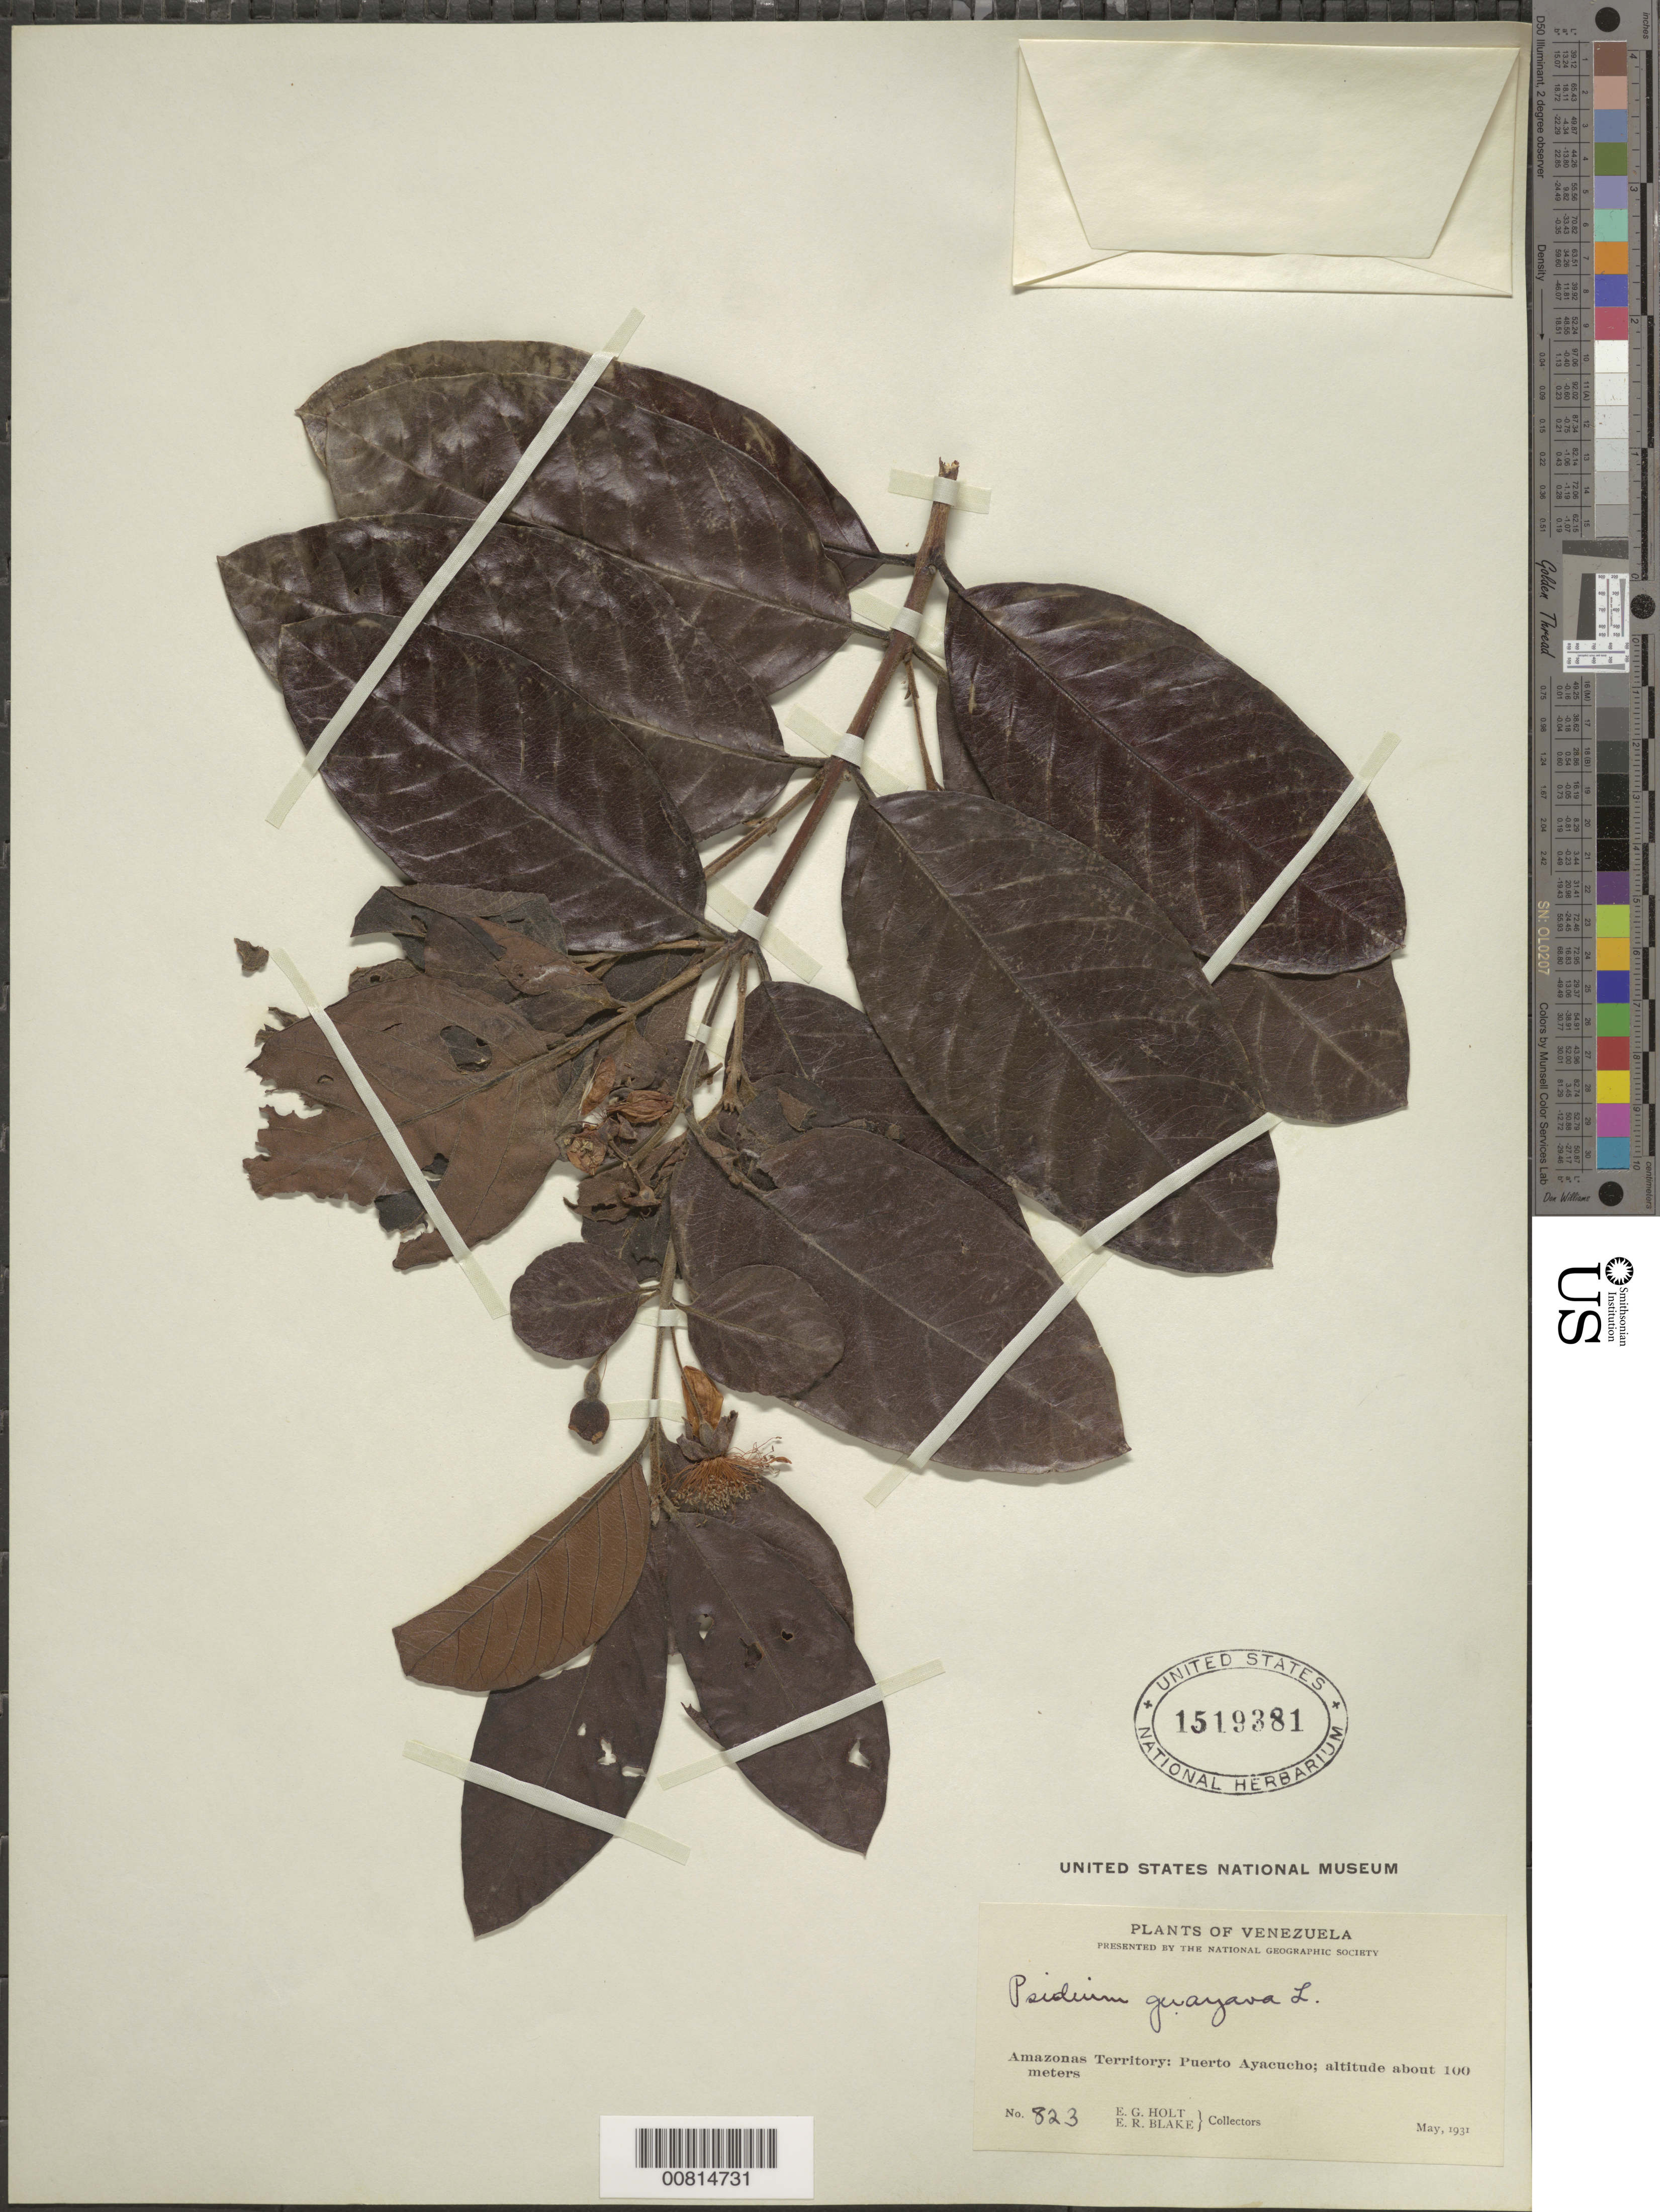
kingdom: Plantae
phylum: Tracheophyta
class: Magnoliopsida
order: Myrtales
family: Myrtaceae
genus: Psidium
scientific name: Psidium guajava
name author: L.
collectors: E. Holt & E. R. Blake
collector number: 823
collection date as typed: May-31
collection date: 1931-05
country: Venezuela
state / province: Amazonas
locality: Puerto Ayacucho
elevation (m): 100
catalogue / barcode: US 1519381